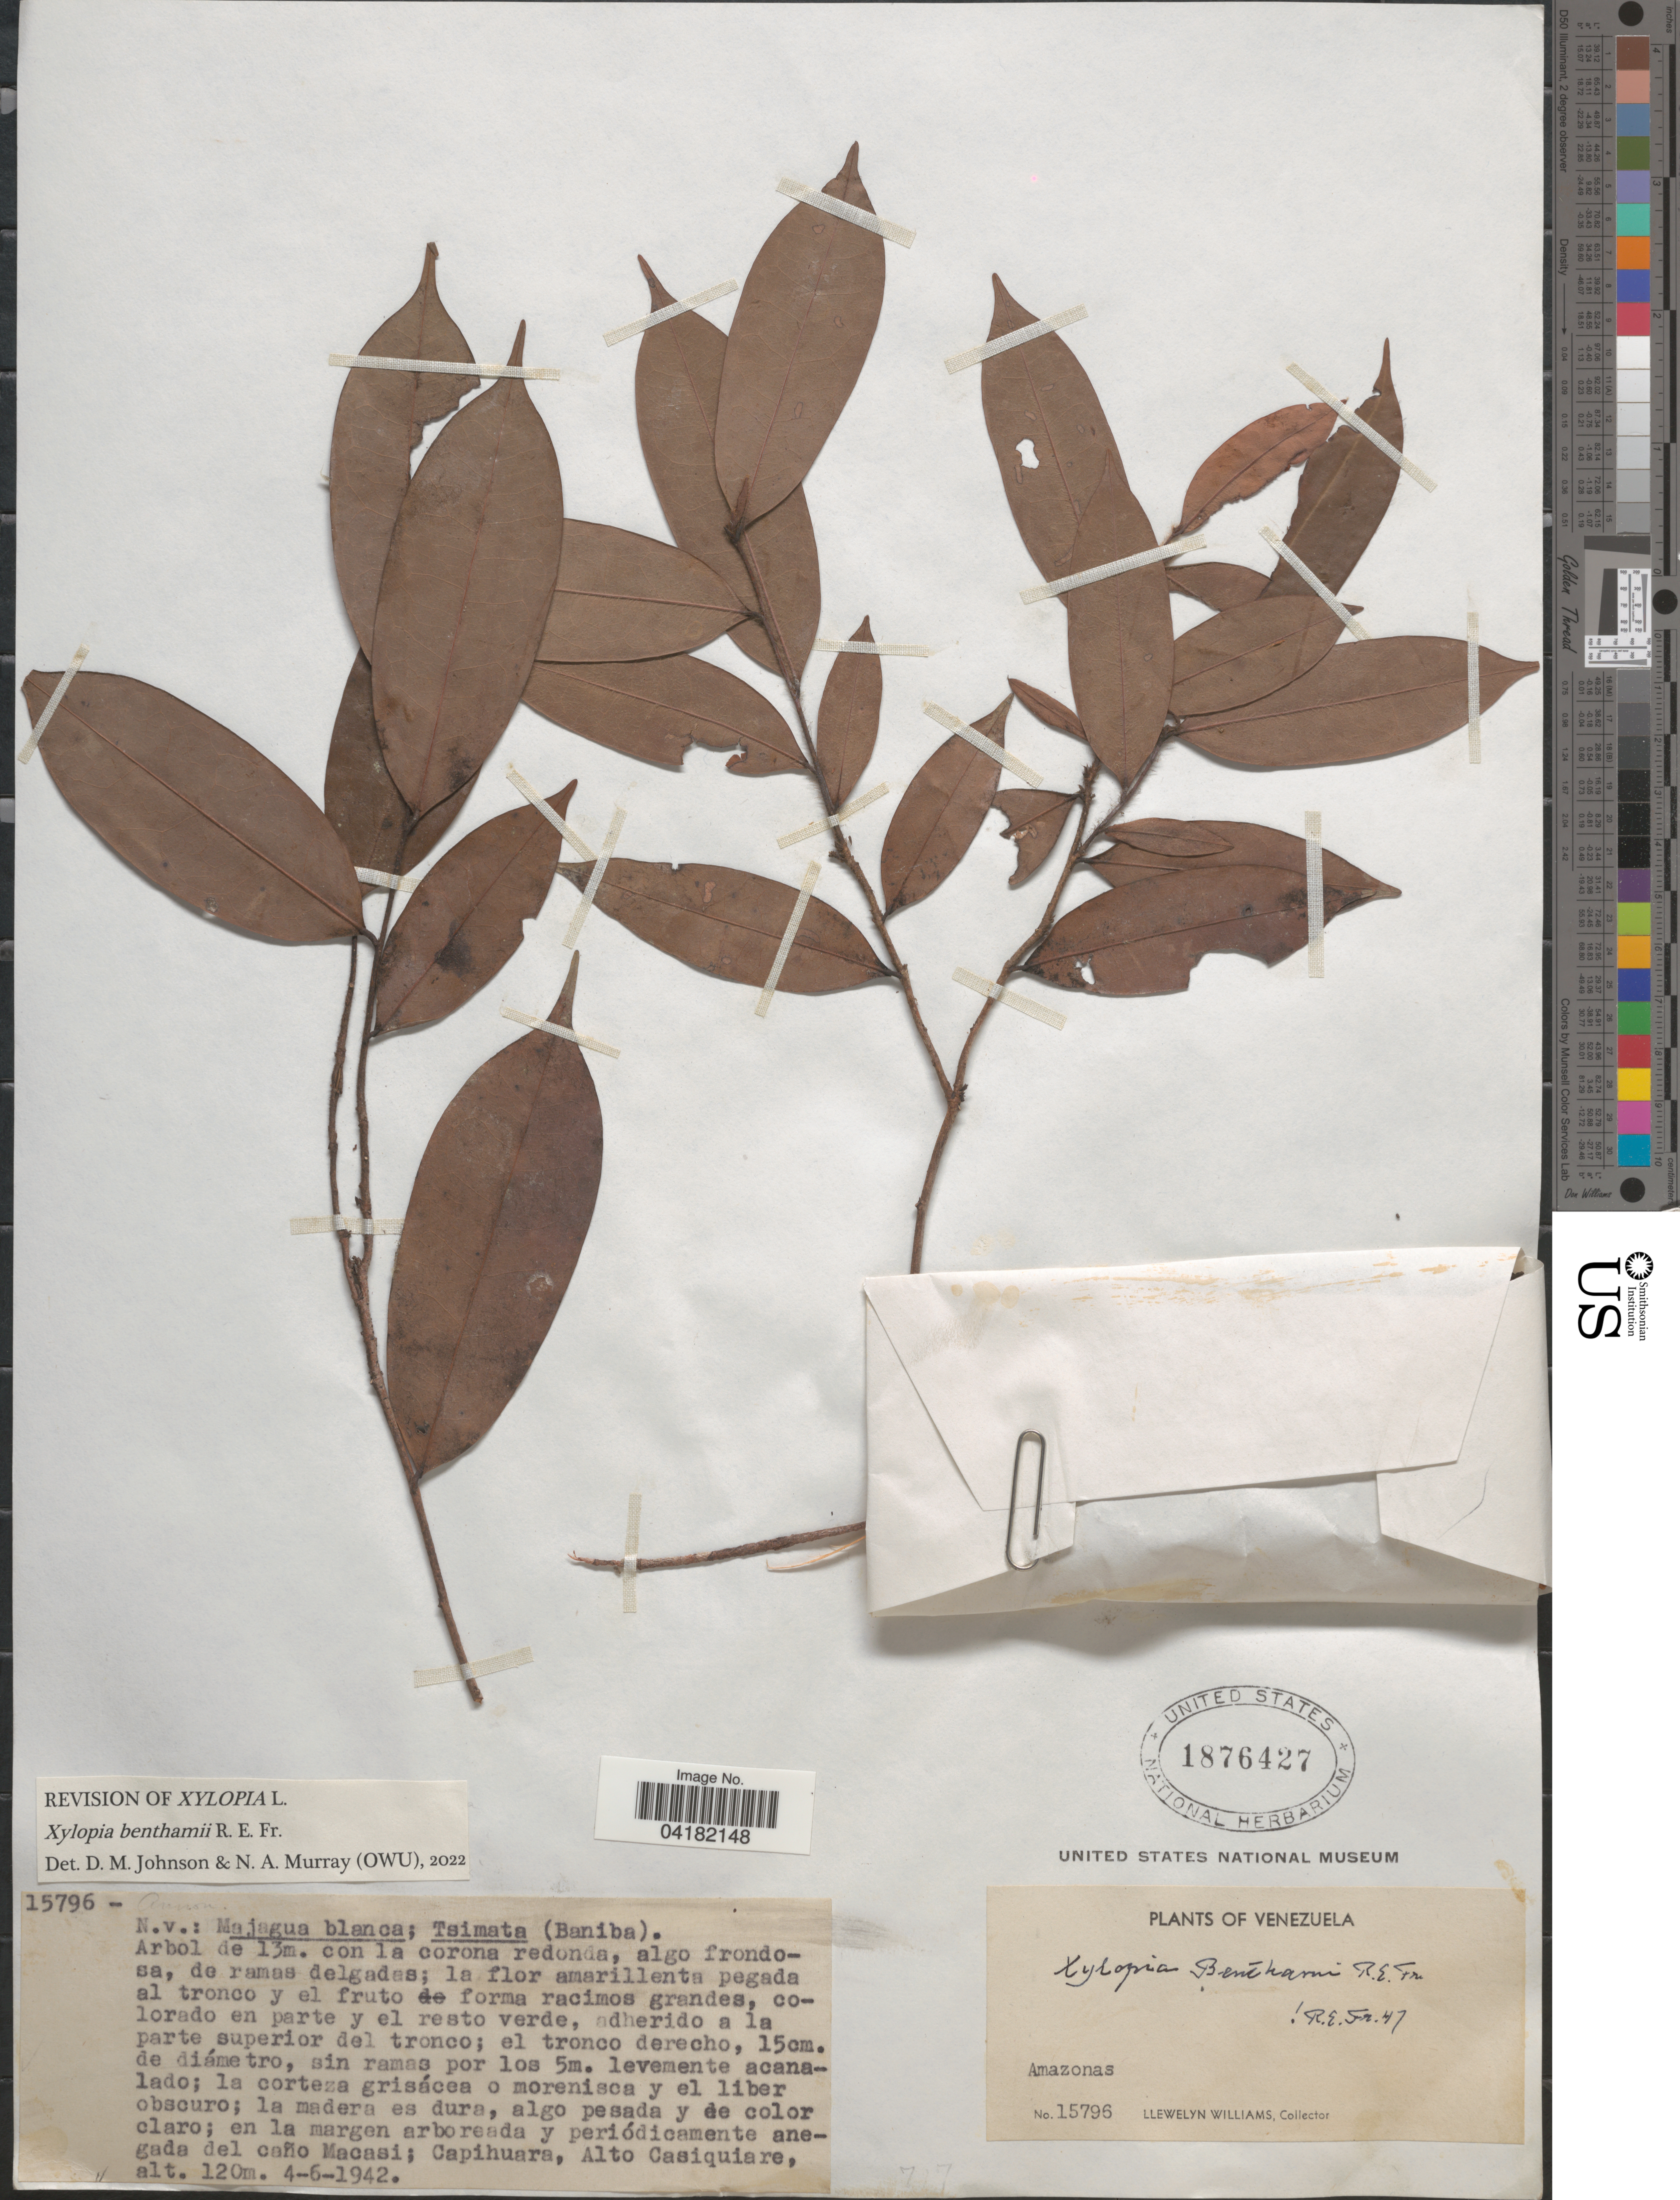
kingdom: Plantae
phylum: Tracheophyta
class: Magnoliopsida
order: Magnoliales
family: Annonaceae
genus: Xylopia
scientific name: Xylopia benthamii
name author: R.E. Fr.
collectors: Ll. Williams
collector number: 15796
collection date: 1942-06-04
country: Venezuela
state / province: Amazonas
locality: En la margen arboreada y periódicamente anegada del caño Macasi; Capihuara, Alto Casiquiare.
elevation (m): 120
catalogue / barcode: US 1876427